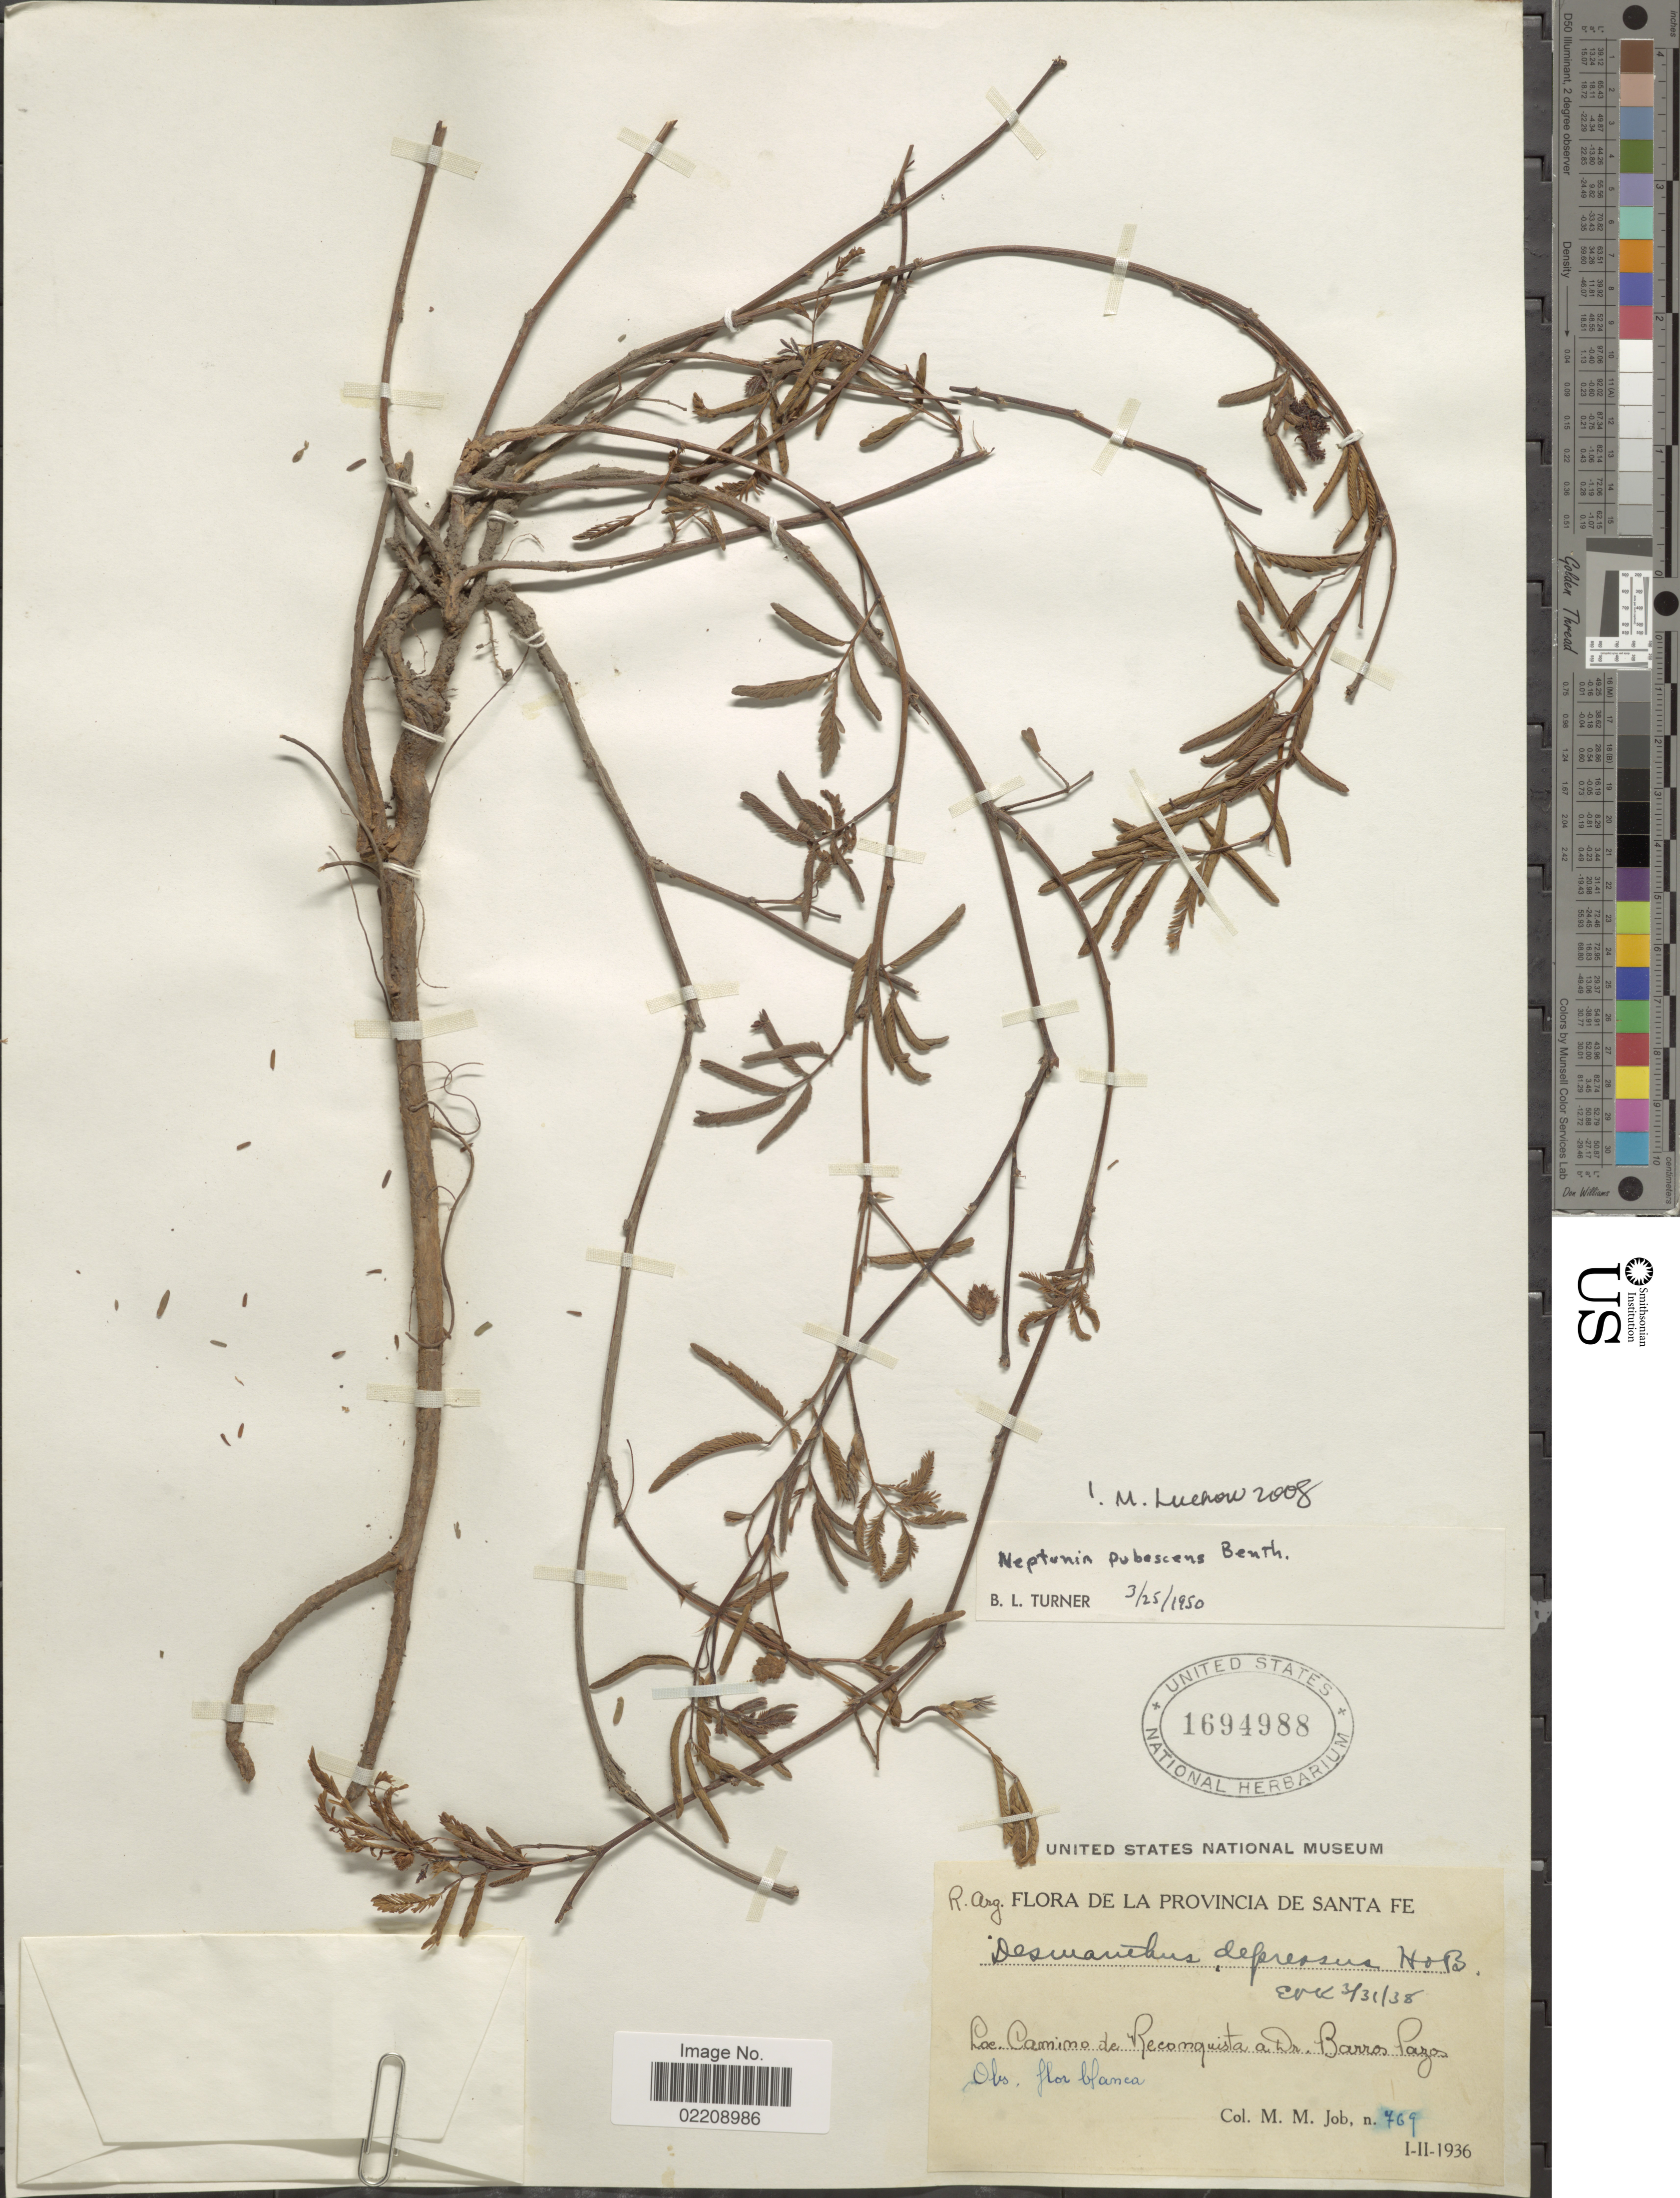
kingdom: Plantae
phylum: Tracheophyta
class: Magnoliopsida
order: Fabales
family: Fabaceae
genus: Neptunia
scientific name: Neptunia pubescens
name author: Benth.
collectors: M. Job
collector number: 769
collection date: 1936-02-01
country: Argentina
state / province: Santa Fe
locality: Camino de Reconquista a Dr. Barros Lazos.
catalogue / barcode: US 1694988